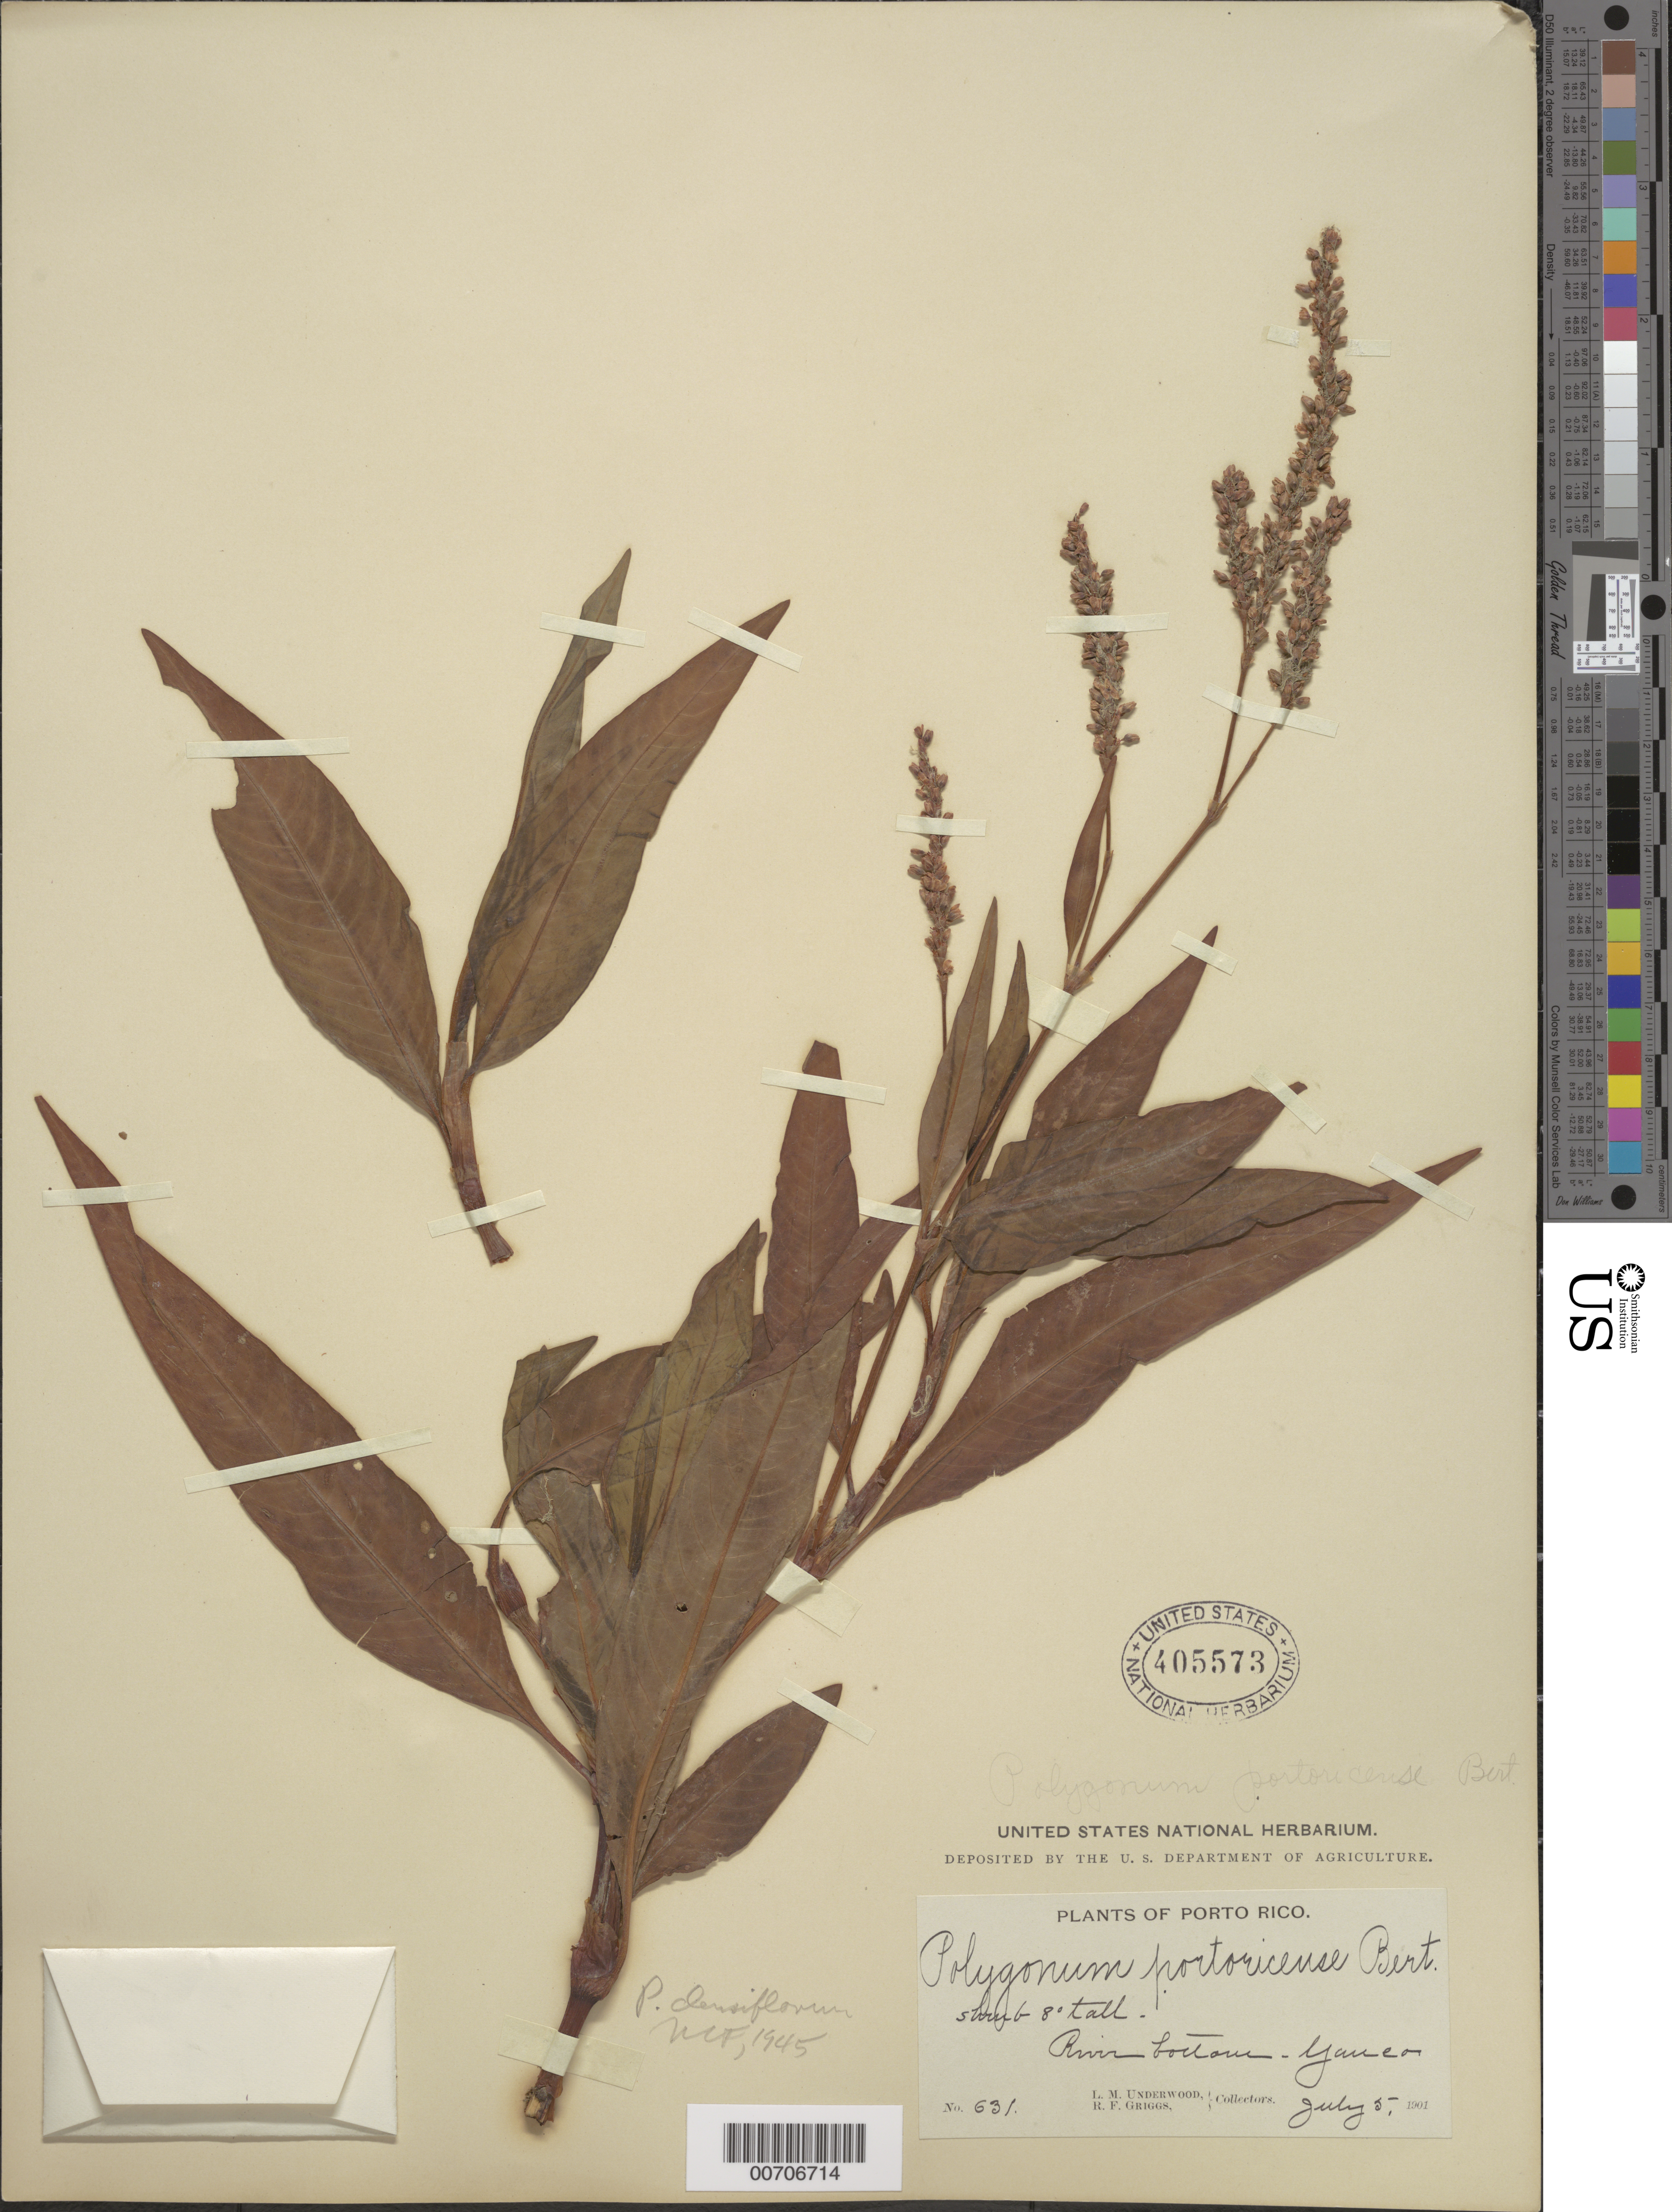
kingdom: Plantae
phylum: Tracheophyta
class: Magnoliopsida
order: Caryophyllales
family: Polygonaceae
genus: Polygonum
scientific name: Polygonum pringlei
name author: Small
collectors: L. M. Underwood & R. F. Griggs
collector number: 631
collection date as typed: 05 Jul 1901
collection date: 1901-07-05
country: Puerto Rico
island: Greater Antilles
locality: Yauco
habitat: River bottom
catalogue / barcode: US 405573